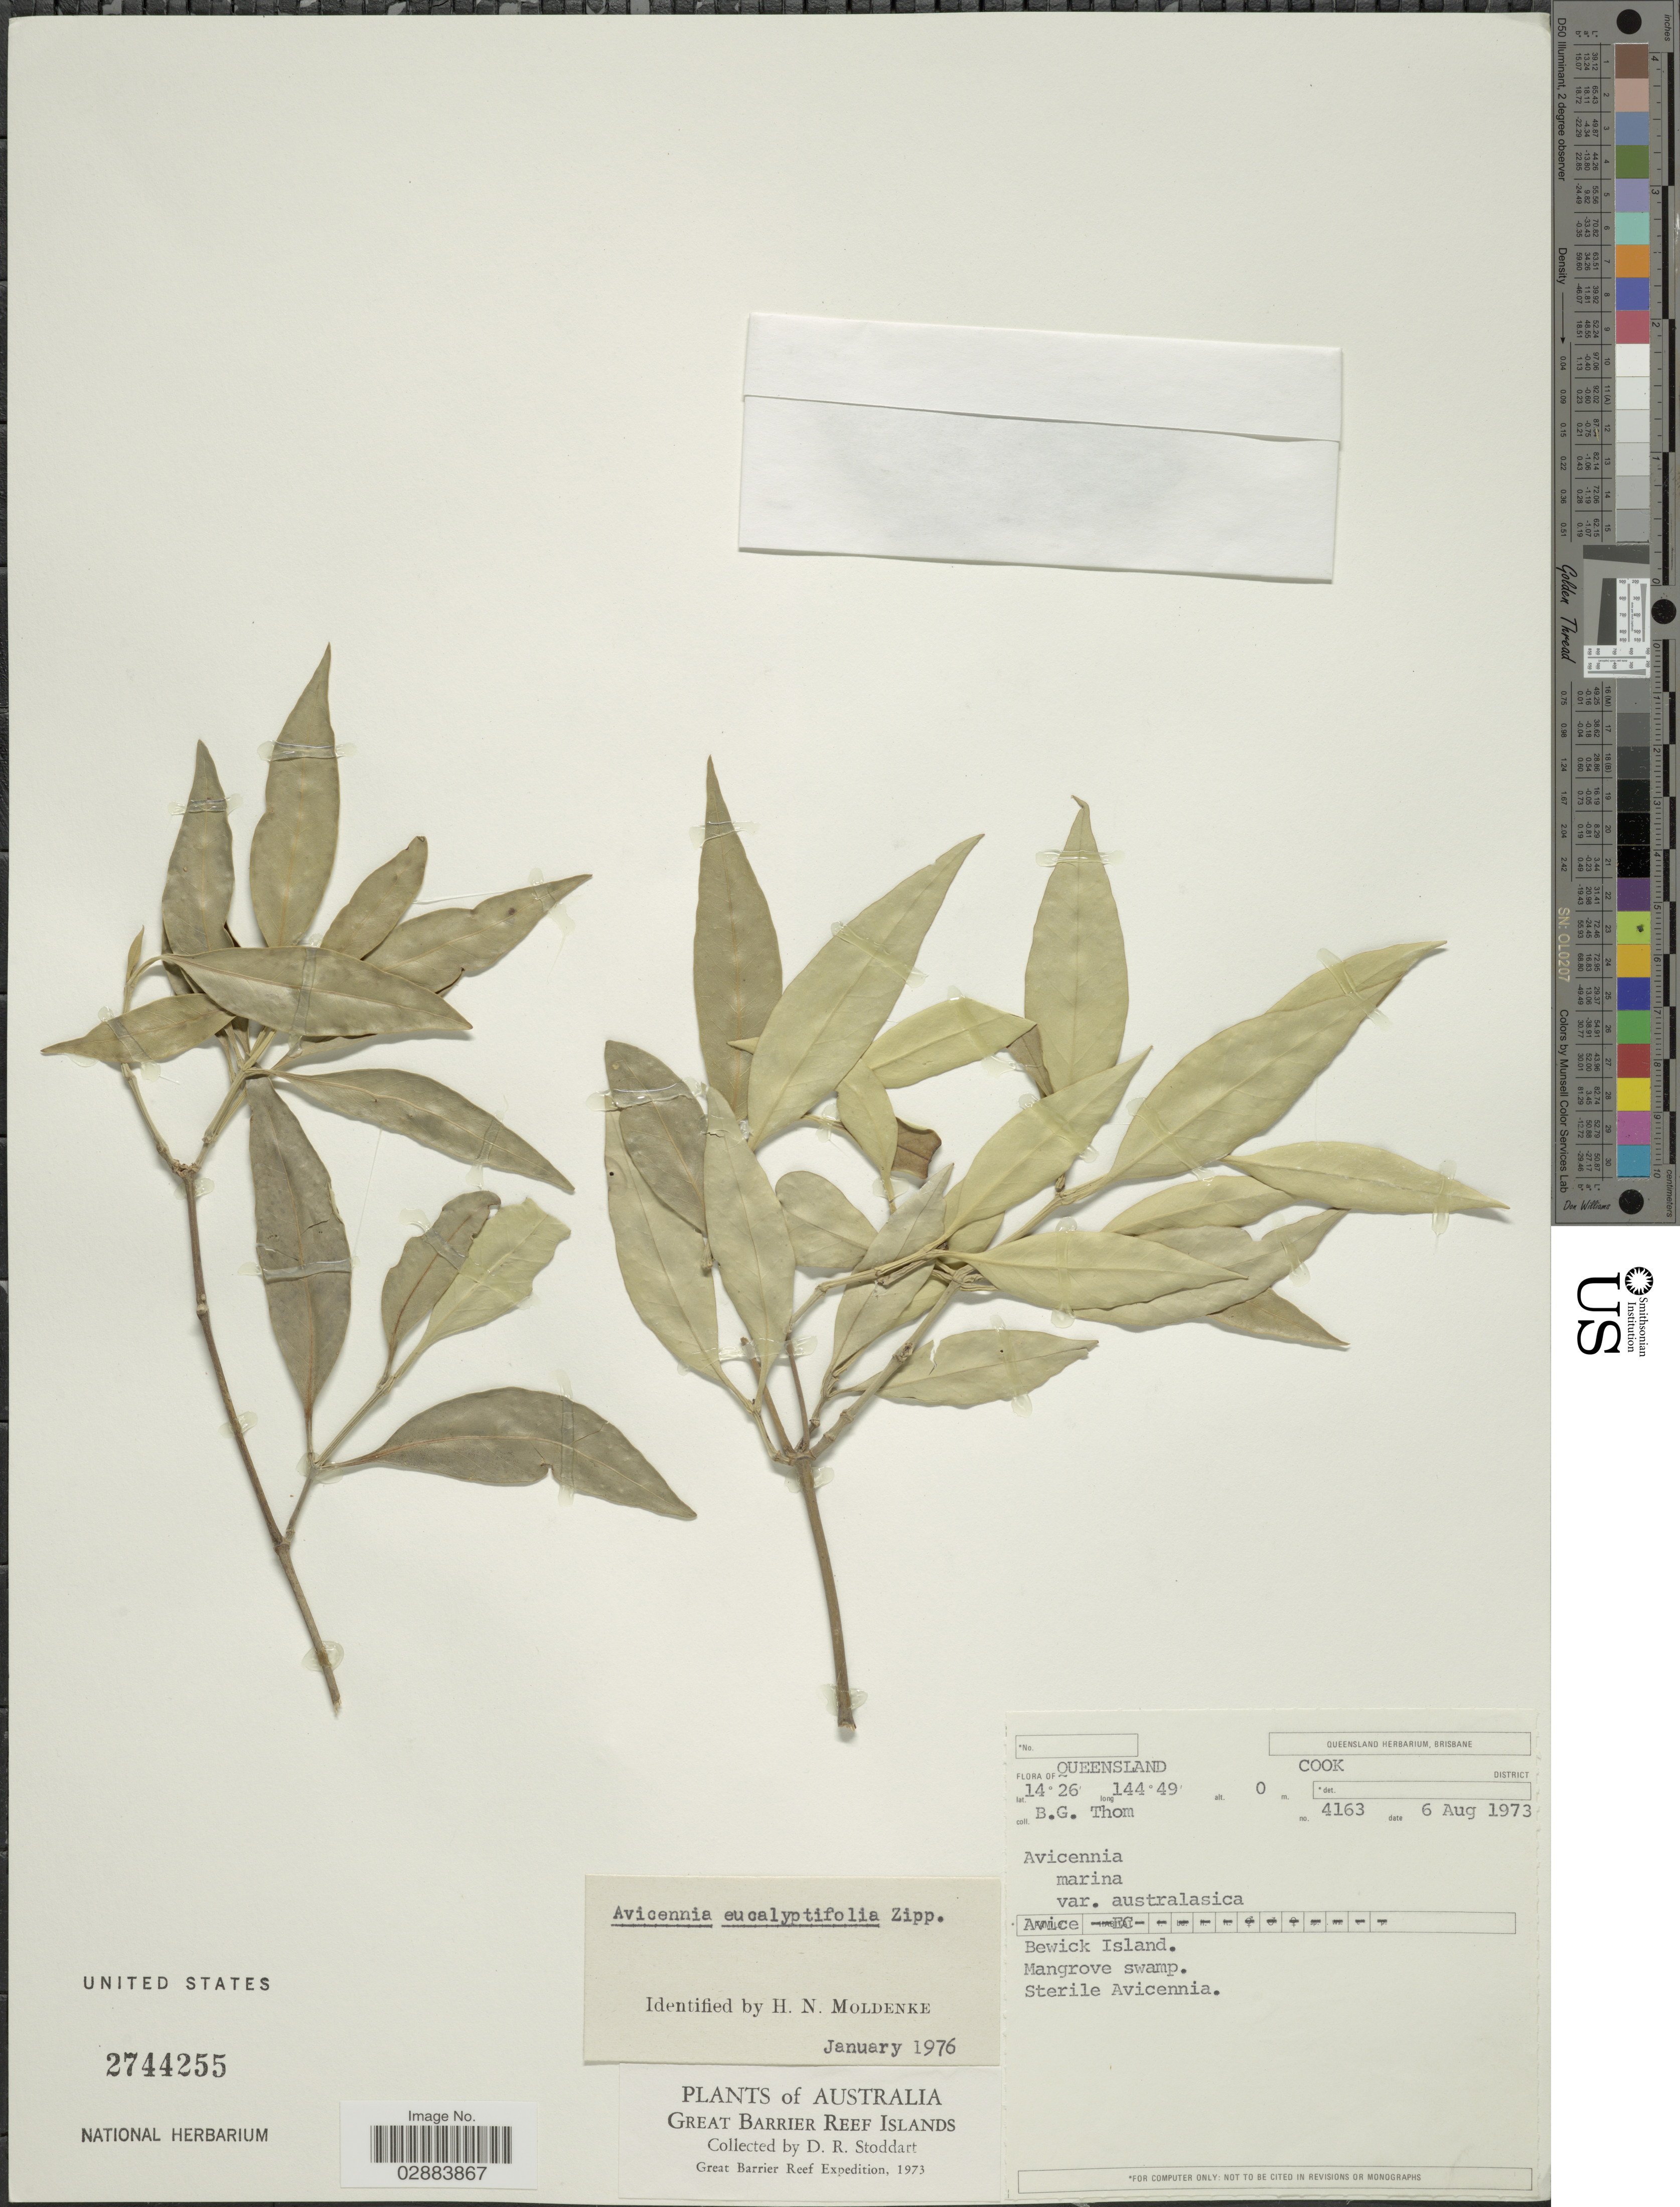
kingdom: Plantae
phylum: Tracheophyta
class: Magnoliopsida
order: Lamiales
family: Acanthaceae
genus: Avicennia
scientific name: Avicennia eucalyptifolia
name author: (Valeton) Zipp. ex Moldenke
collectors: B. Thom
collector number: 4163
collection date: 1973-08-06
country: Australia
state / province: Queensland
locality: Cook District. Bewick Island.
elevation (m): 0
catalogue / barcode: US 2744255